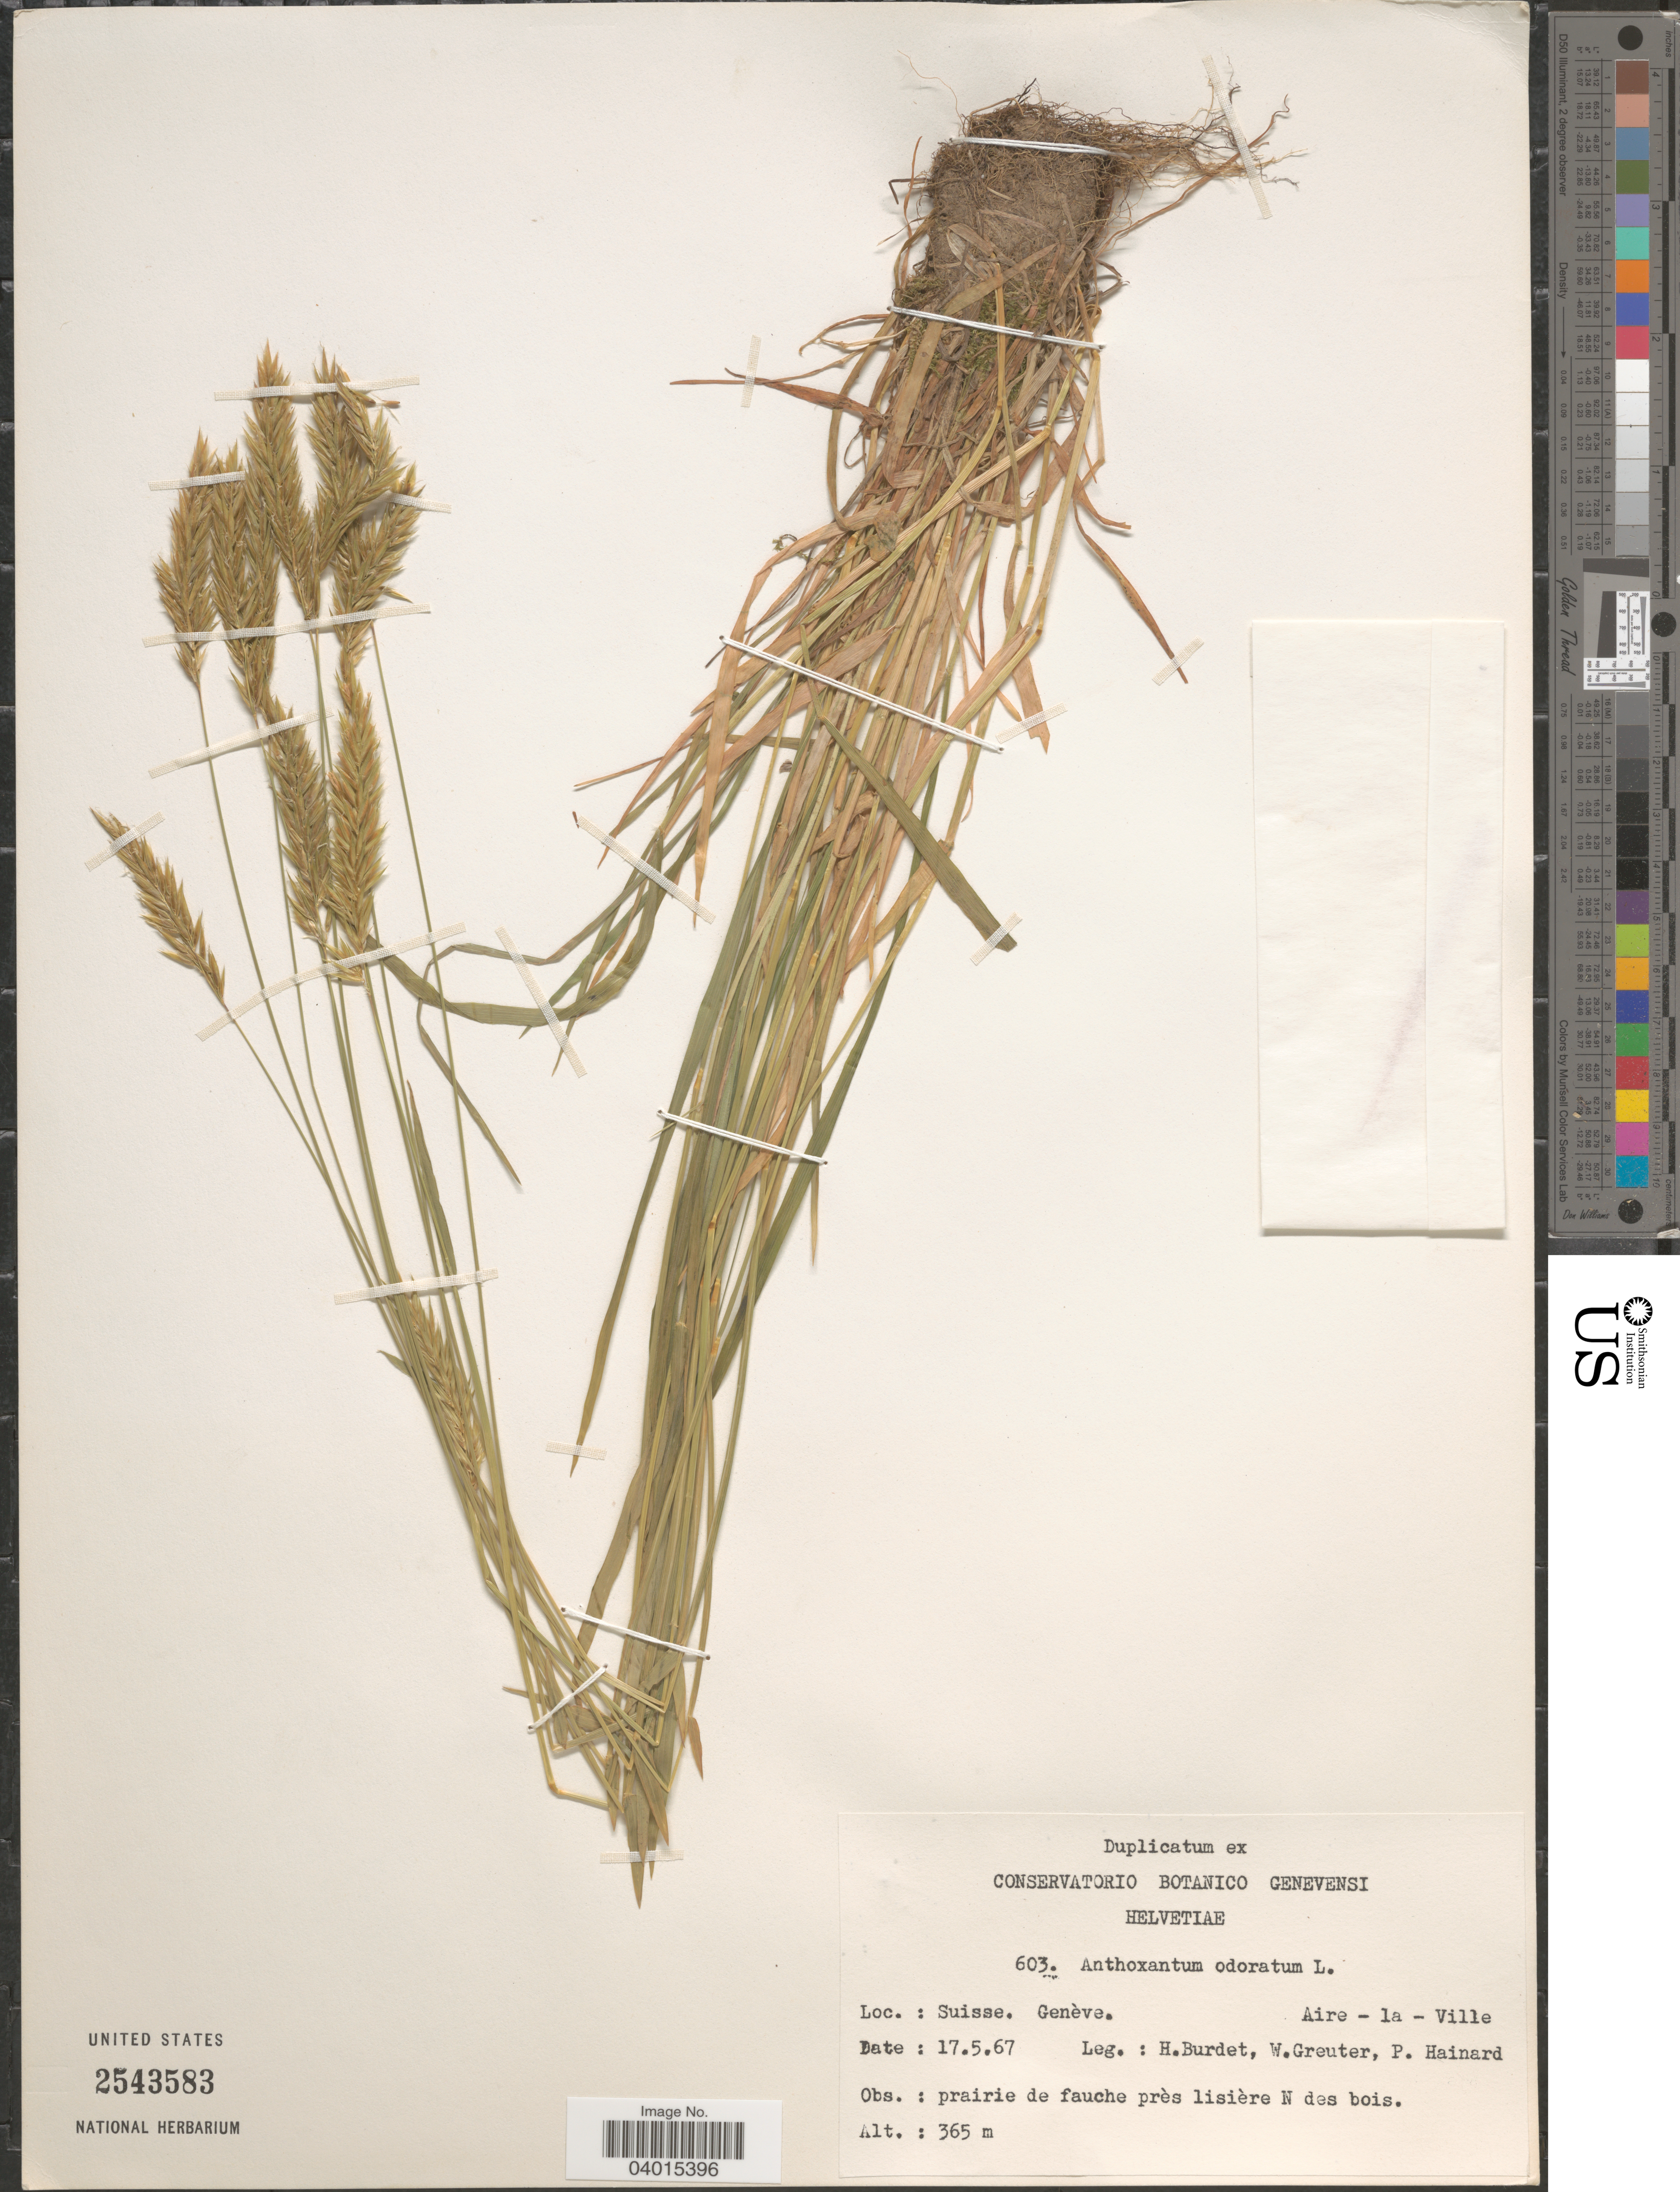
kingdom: Plantae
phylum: Tracheophyta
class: Liliopsida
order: Poales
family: Poaceae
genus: Anthoxanthum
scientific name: Anthoxanthum odoratum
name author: L.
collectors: H. M. Burdet, W. Greuter & P. Hainard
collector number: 603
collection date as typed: Transcribed d/m/y: 17/5/67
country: Switzerland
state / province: Genève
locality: Helvetiae. Suisse. Genève. Aire-la-Ville. Prairie de fauche près lisière N des bois.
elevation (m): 365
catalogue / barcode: US 2543583